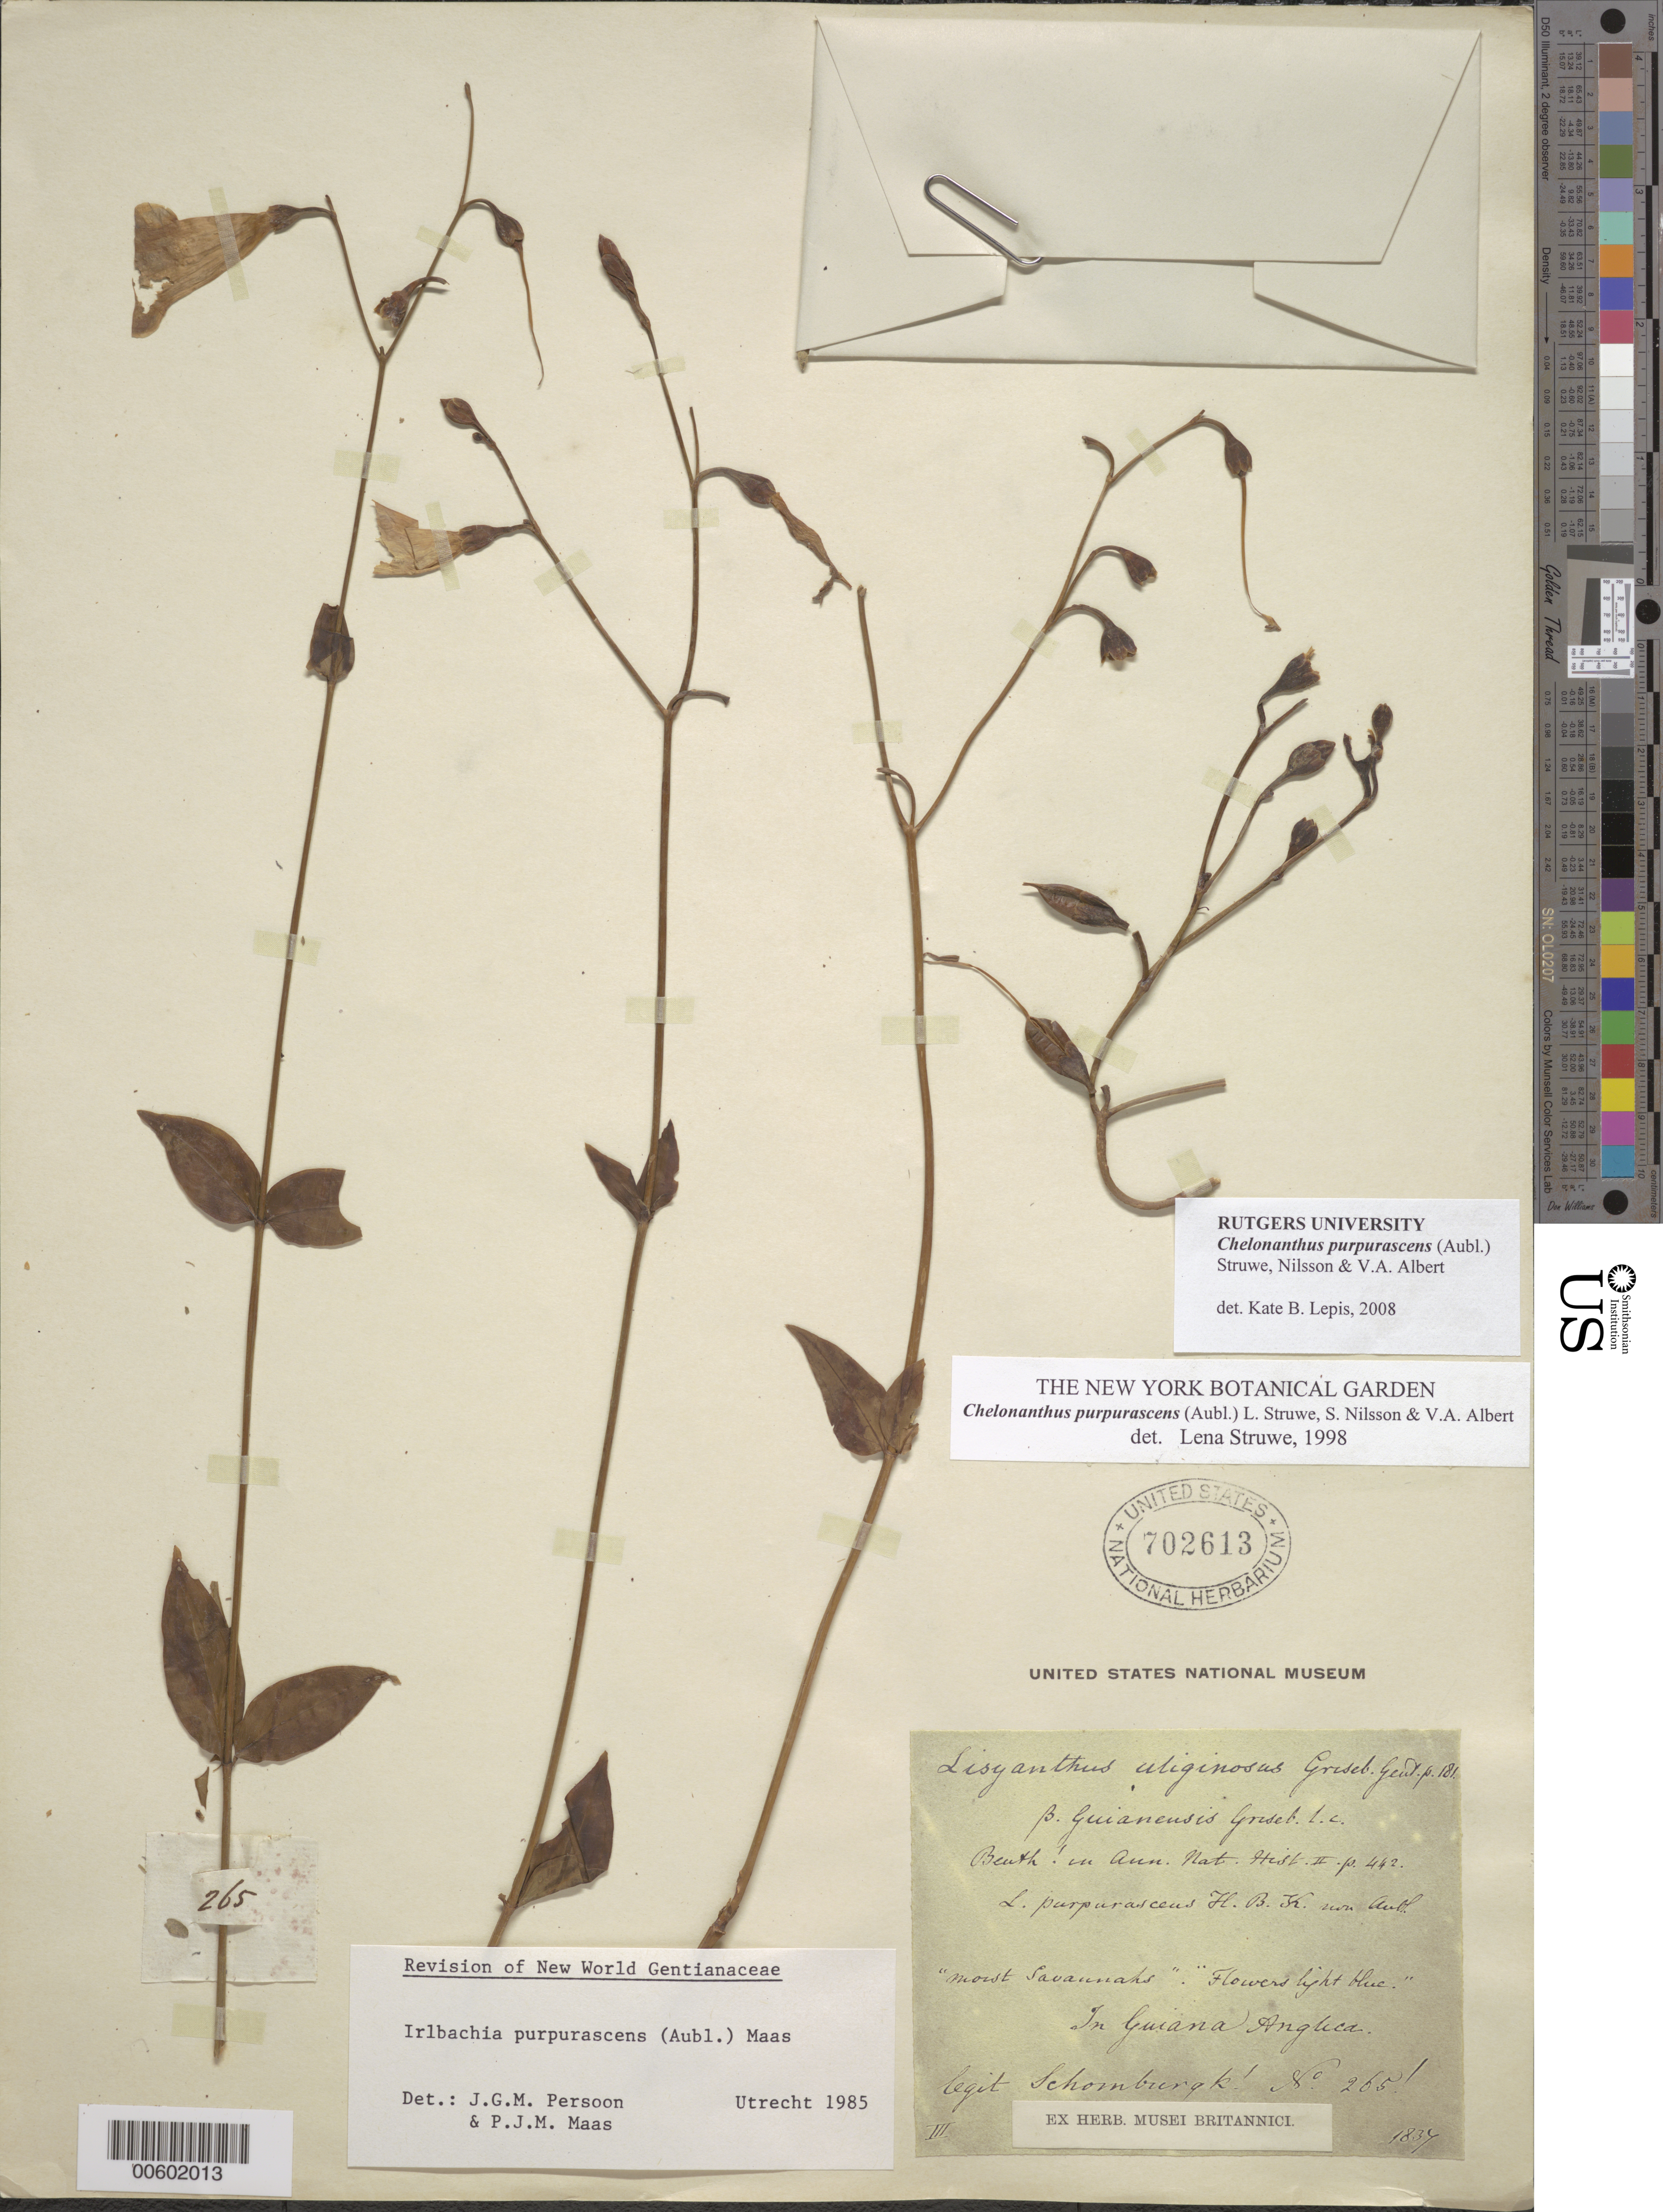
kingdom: Plantae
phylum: Tracheophyta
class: Magnoliopsida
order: Gentianales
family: Gentianaceae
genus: Chelonanthus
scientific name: Chelonanthus purpurascens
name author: (Aubl.) Struwe et al.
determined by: Struwe, L.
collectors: R. H. Schomburgk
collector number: I 265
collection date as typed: March 1837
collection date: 1837-03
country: Guyana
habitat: Moist savannas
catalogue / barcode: US 702613